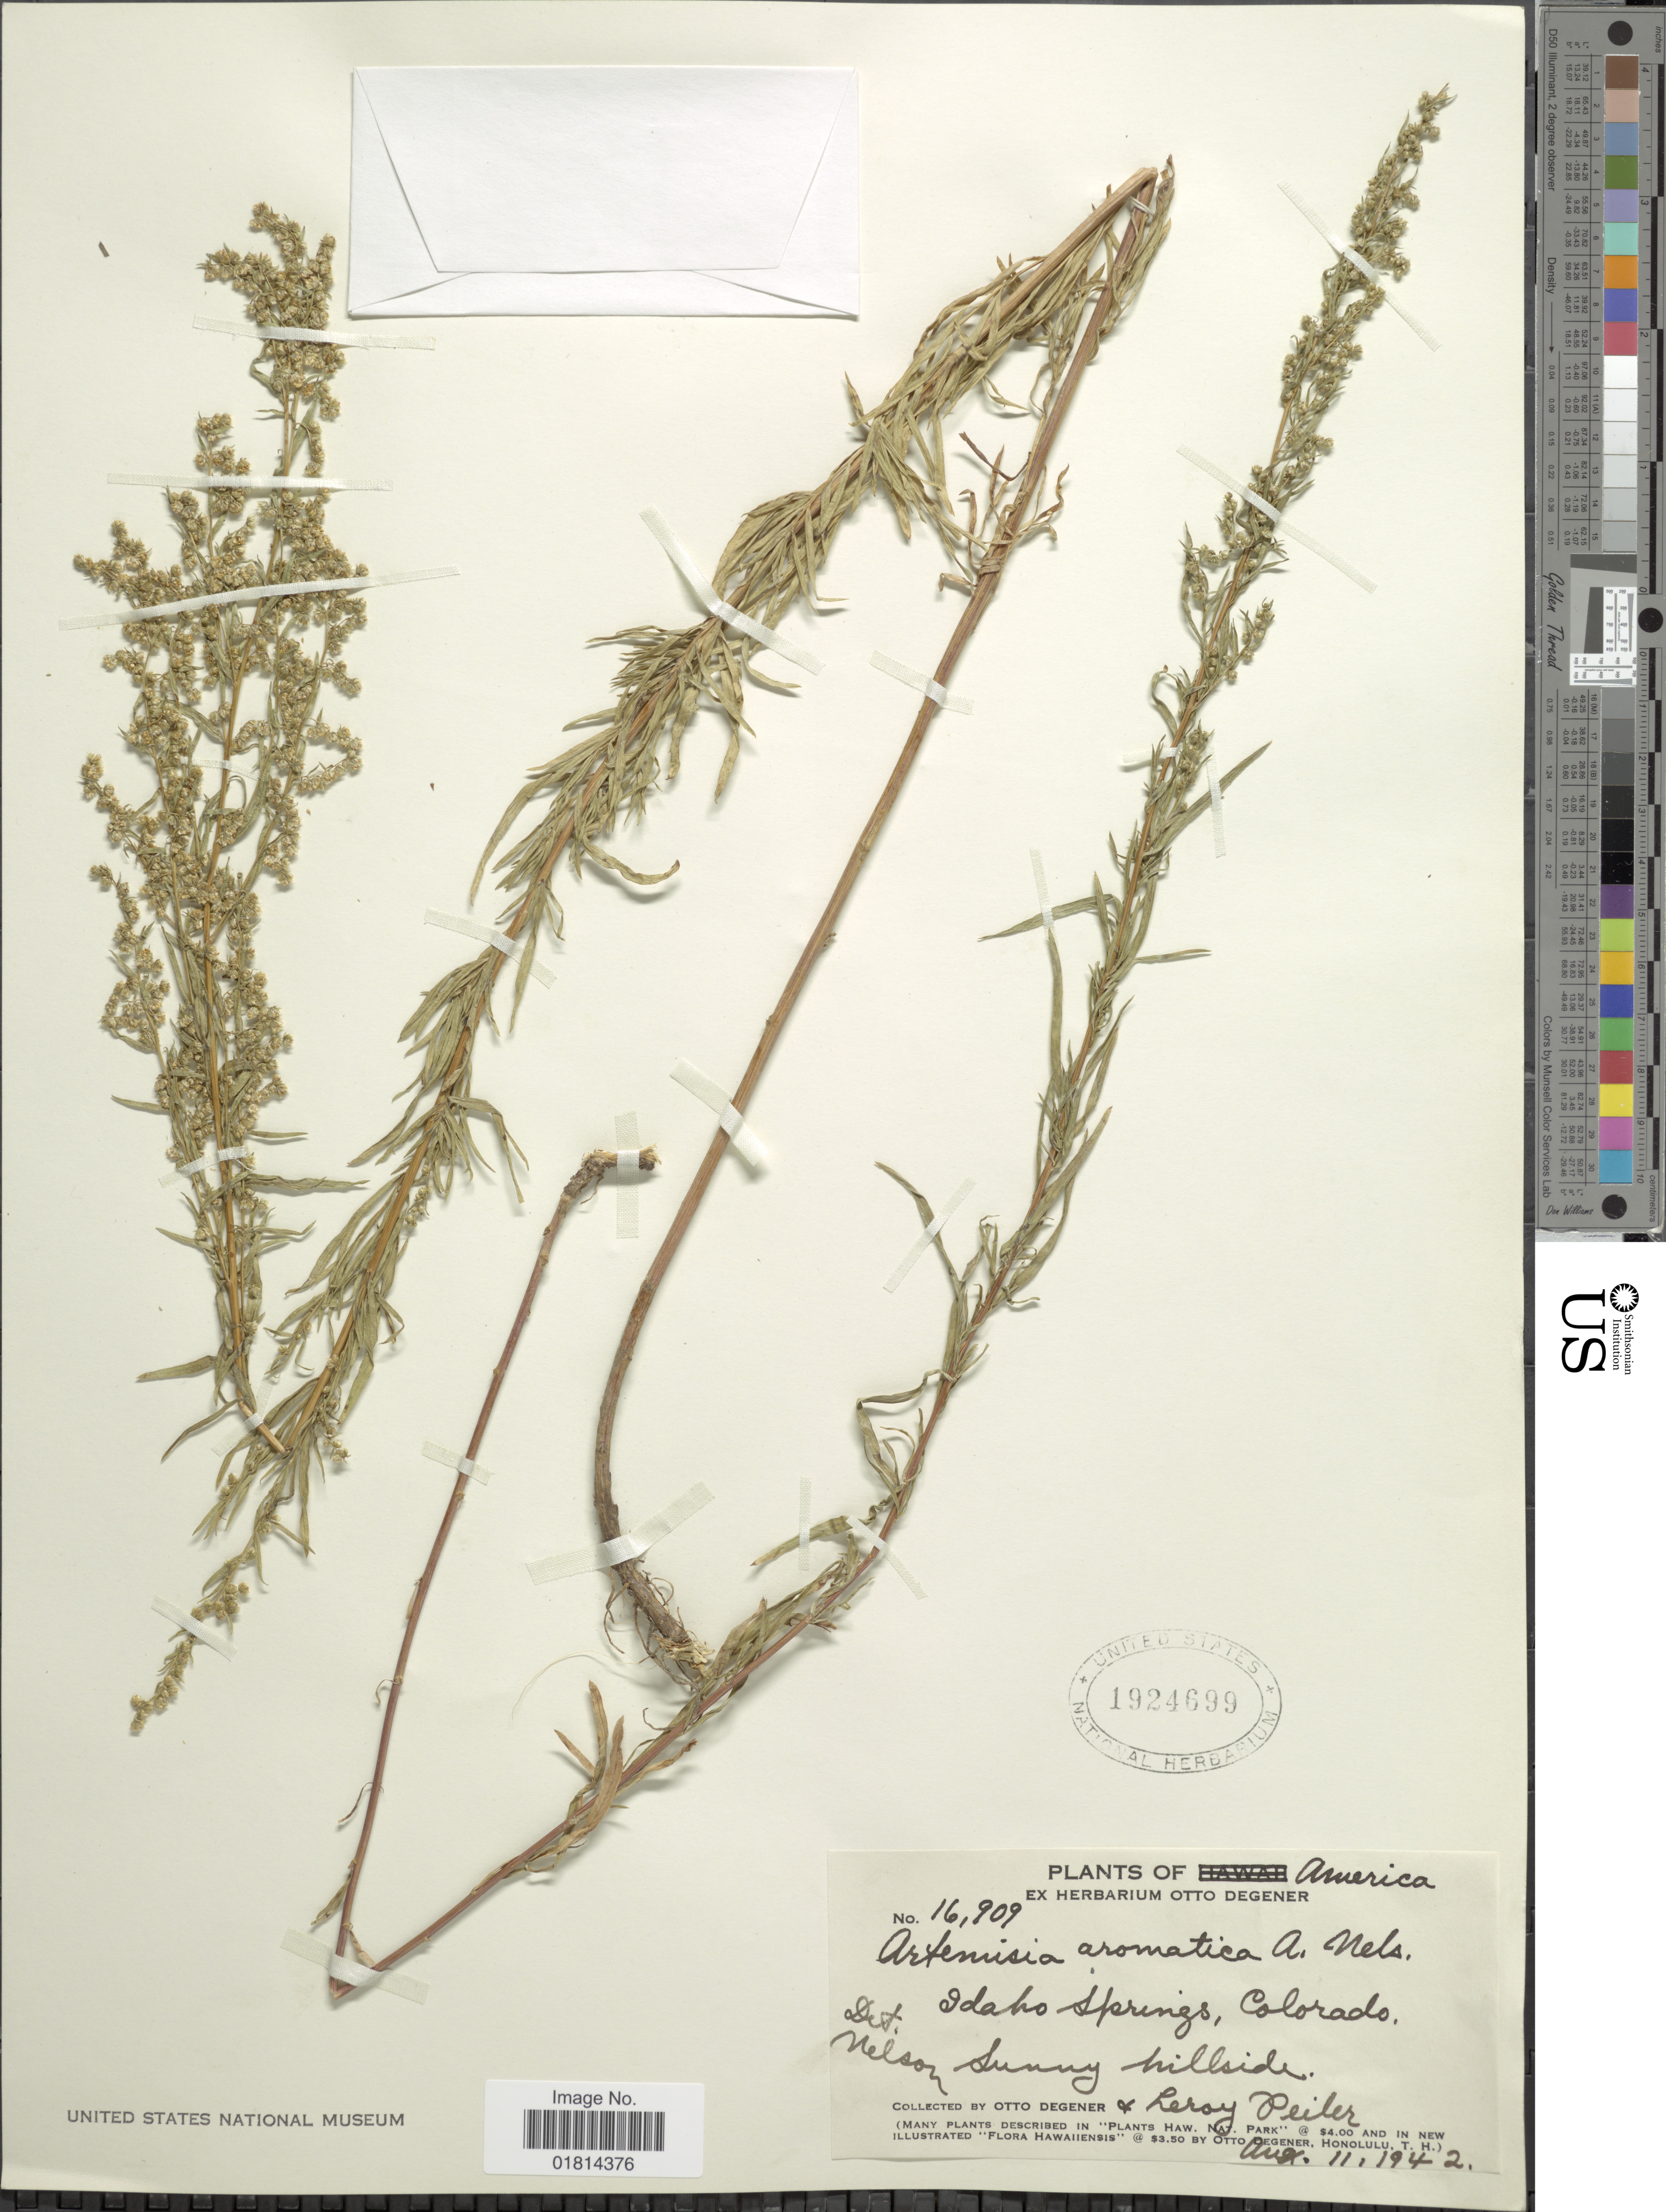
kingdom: Plantae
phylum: Tracheophyta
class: Magnoliopsida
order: Asterales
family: Asteraceae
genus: Artemisia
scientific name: Artemisia aromatica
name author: A. Nelson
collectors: O. Degener & L. Peiler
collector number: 16909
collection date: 1942-08-11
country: United States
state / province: Colorado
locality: Idaho Springs, Colorado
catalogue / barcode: US 1924699